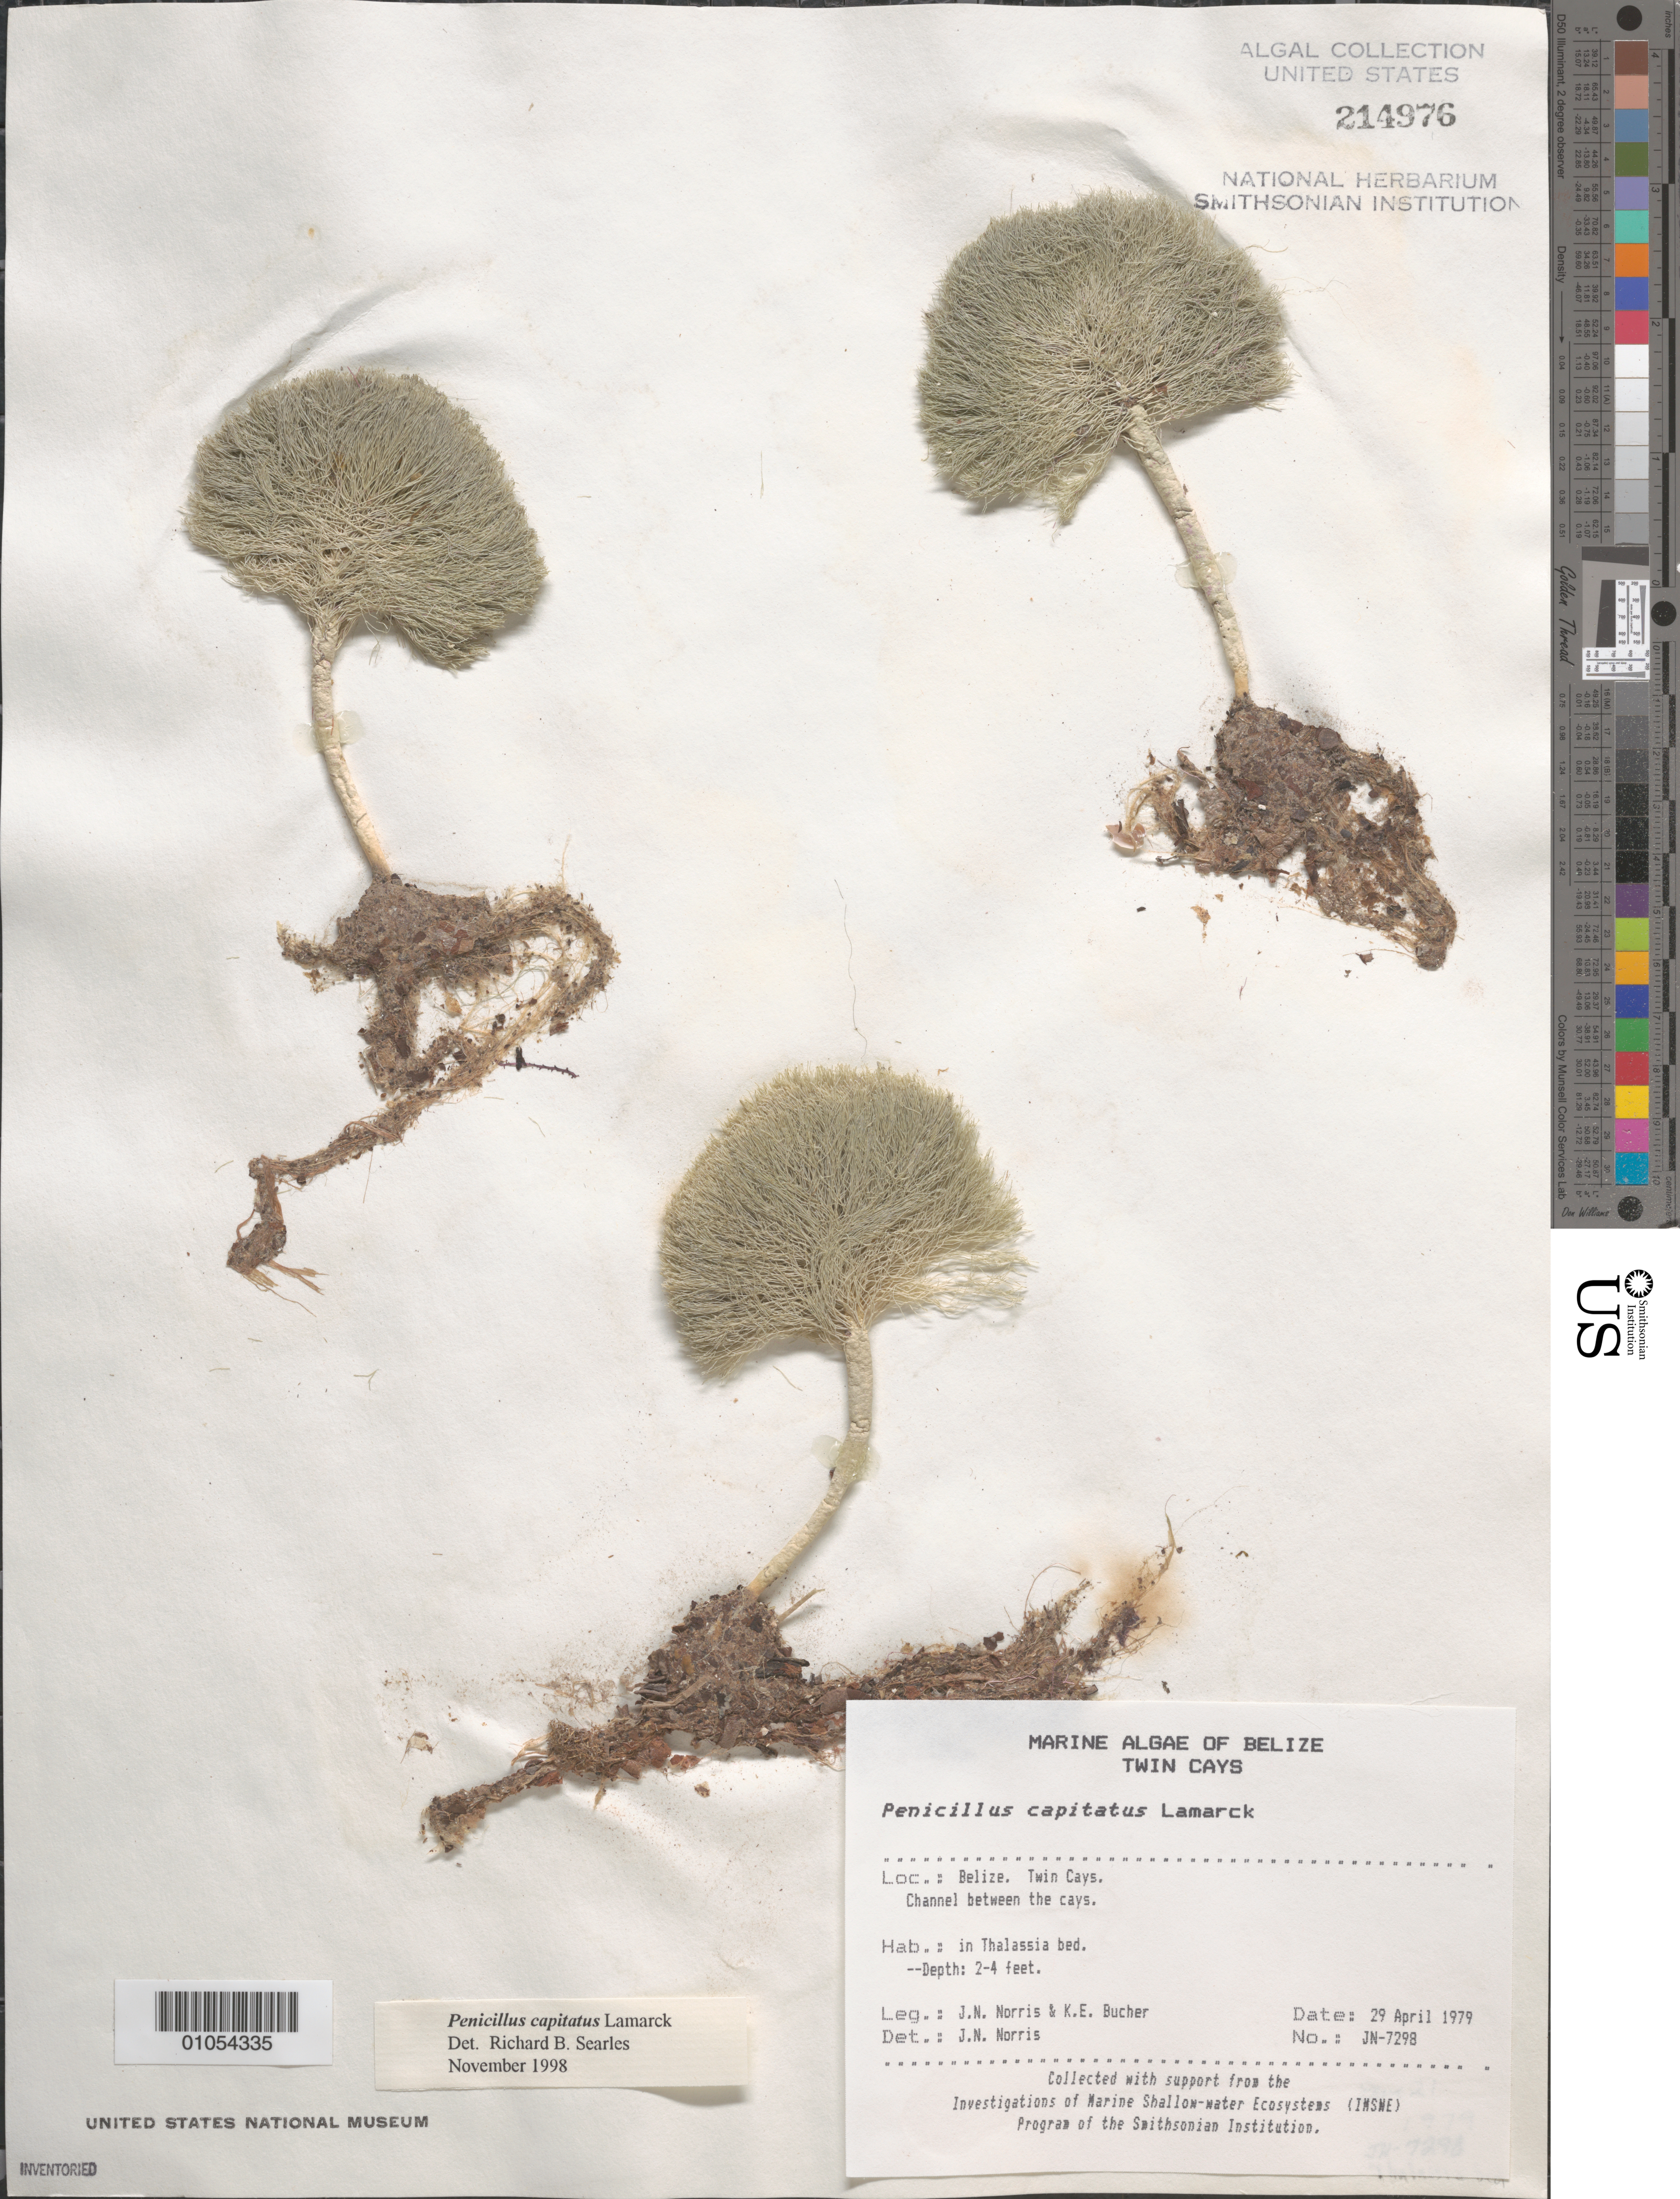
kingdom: Plantae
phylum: Chlorophyta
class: Ulvophyceae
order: Bryopsidales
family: Udoteaceae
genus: Penicillus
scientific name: Penicillus capitatus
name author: Lam.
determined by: Searles, R. B.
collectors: J. N. Norris & K. E. Bucher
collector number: JN-7298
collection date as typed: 29 Apr 1979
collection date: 1979-04-29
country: Belize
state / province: Stann Creek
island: Twin Cays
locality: Channel between Twin Cays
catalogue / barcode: US 214976